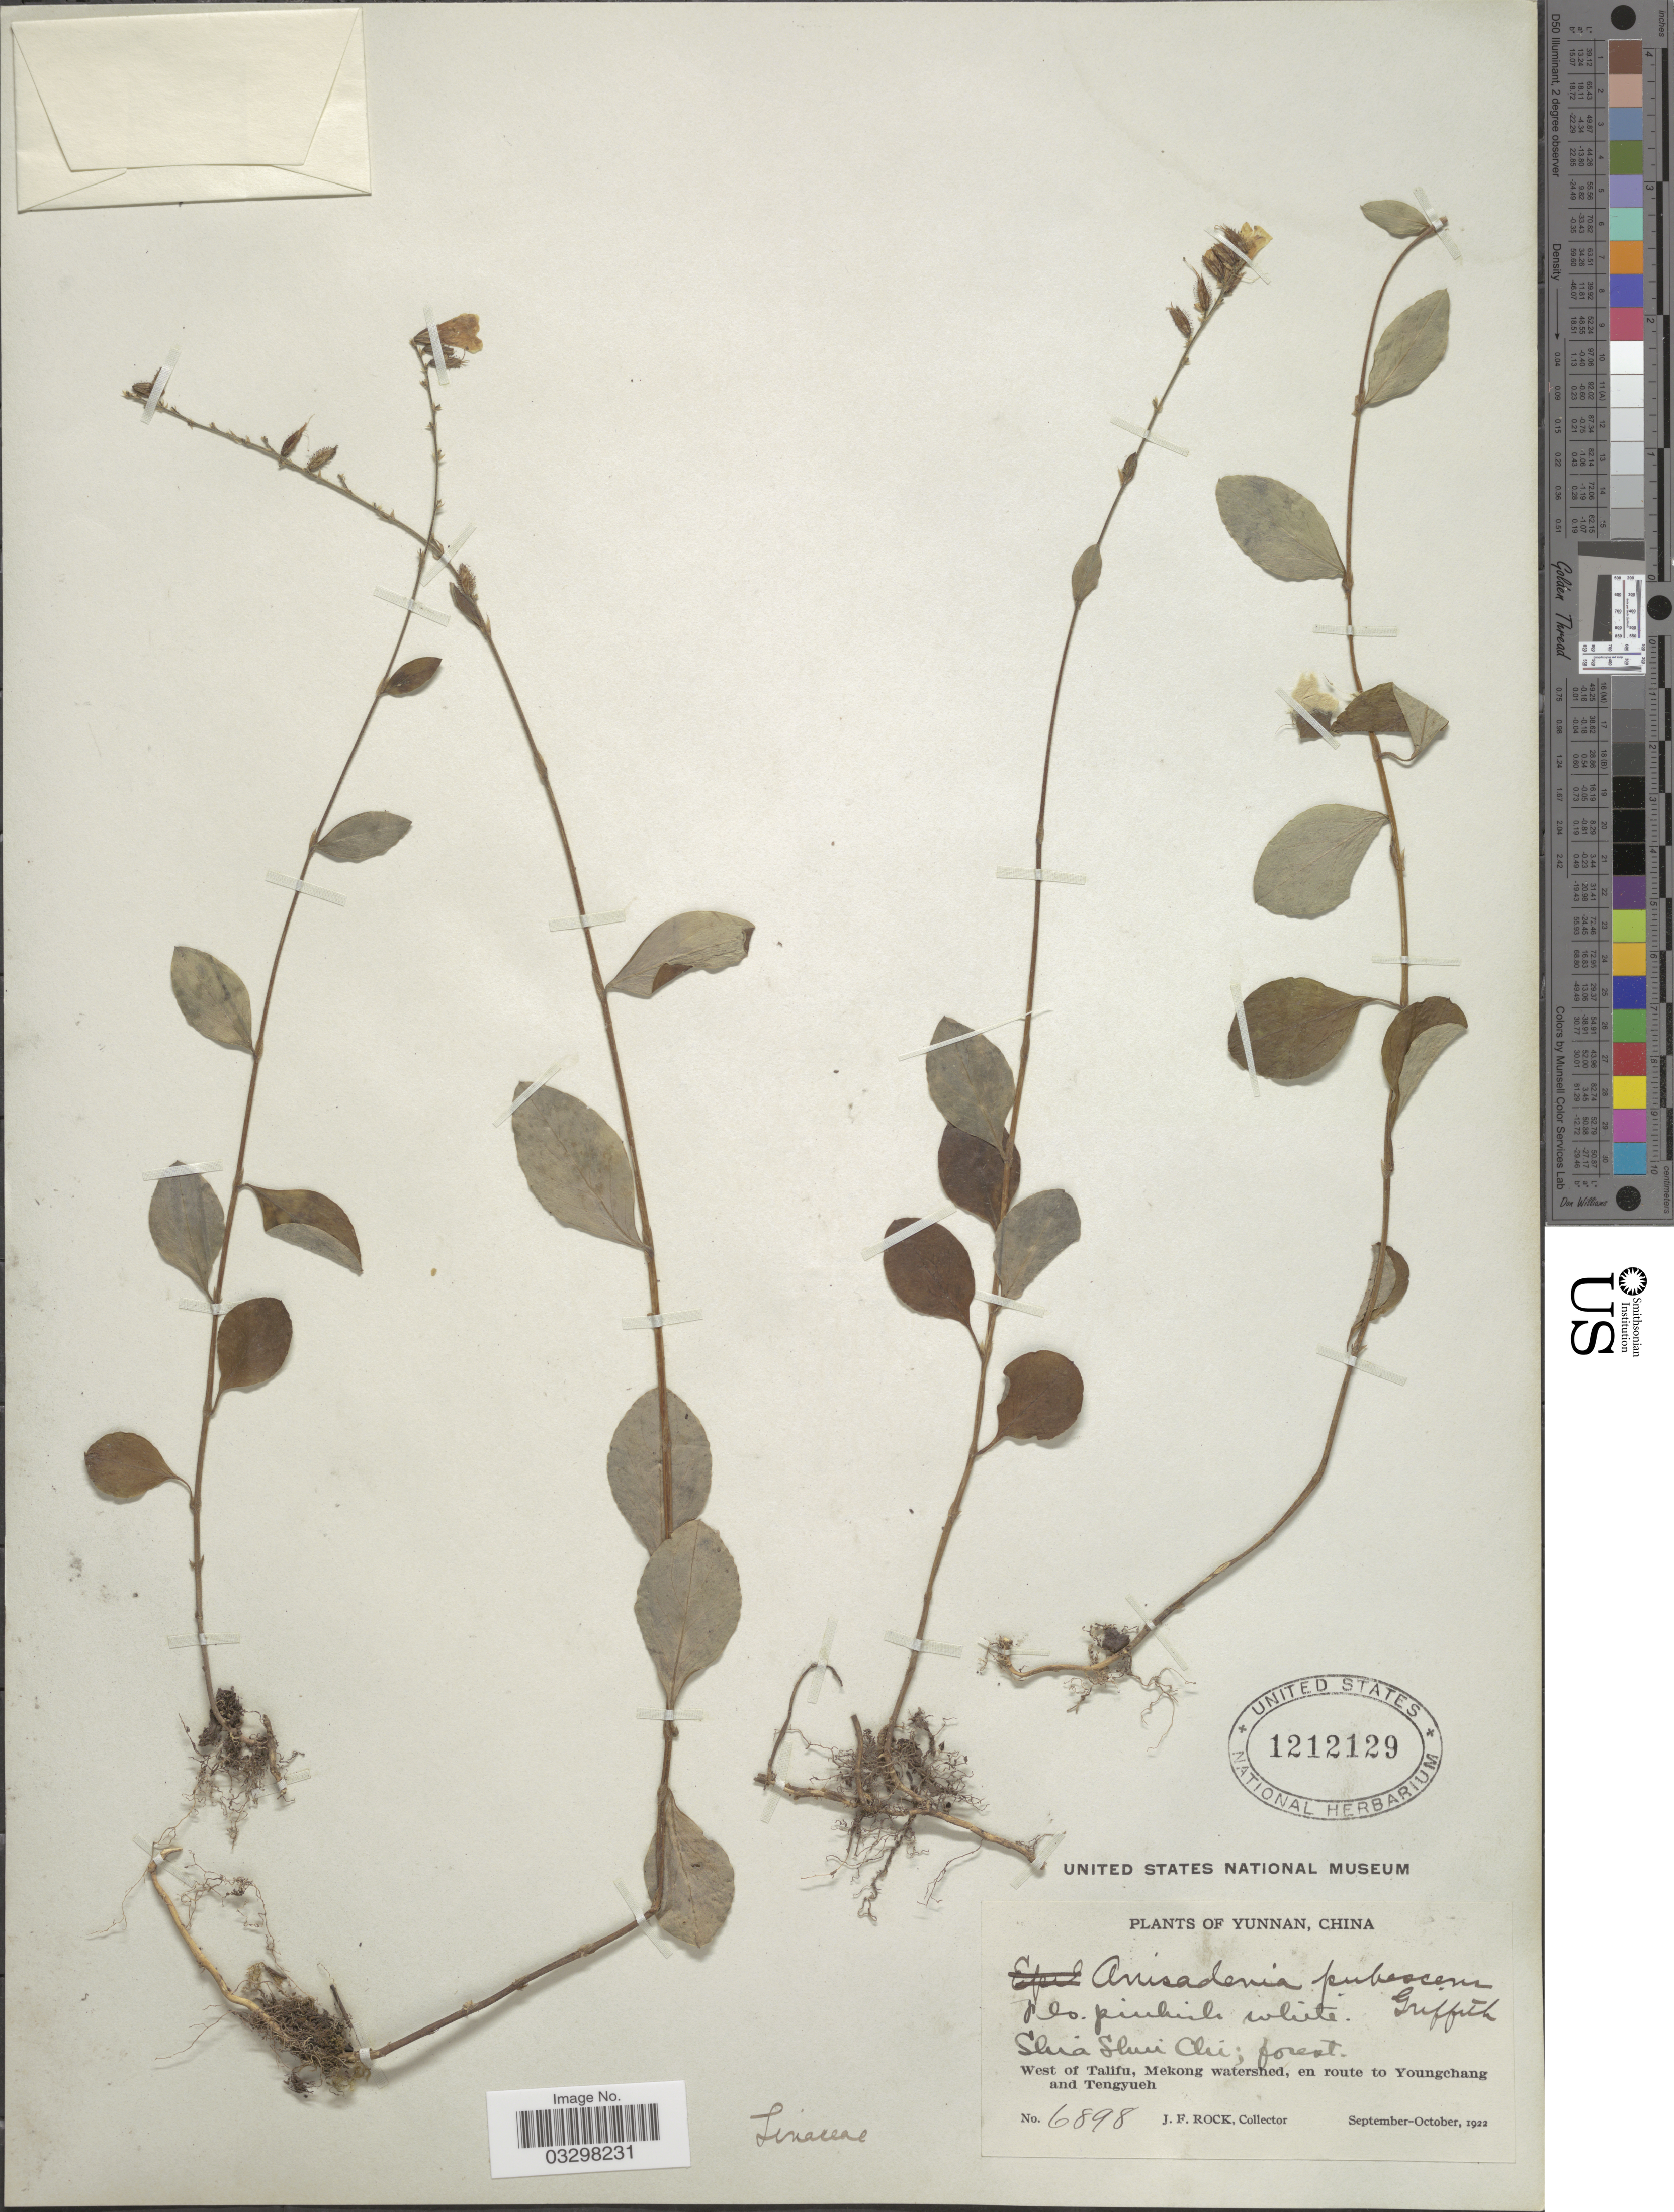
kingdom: Plantae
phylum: Tracheophyta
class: Magnoliopsida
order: Malpighiales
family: Linaceae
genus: Anisadenia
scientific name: Anisadenia pubescens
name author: Griff.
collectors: J. Rock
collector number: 6898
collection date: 1922-09/1922-10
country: China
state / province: Yunnan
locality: Shia Shui Chi; forest. West of Talifu, Mekong watershed, en route to Youngchang and Tengyueh.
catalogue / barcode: US 1212129